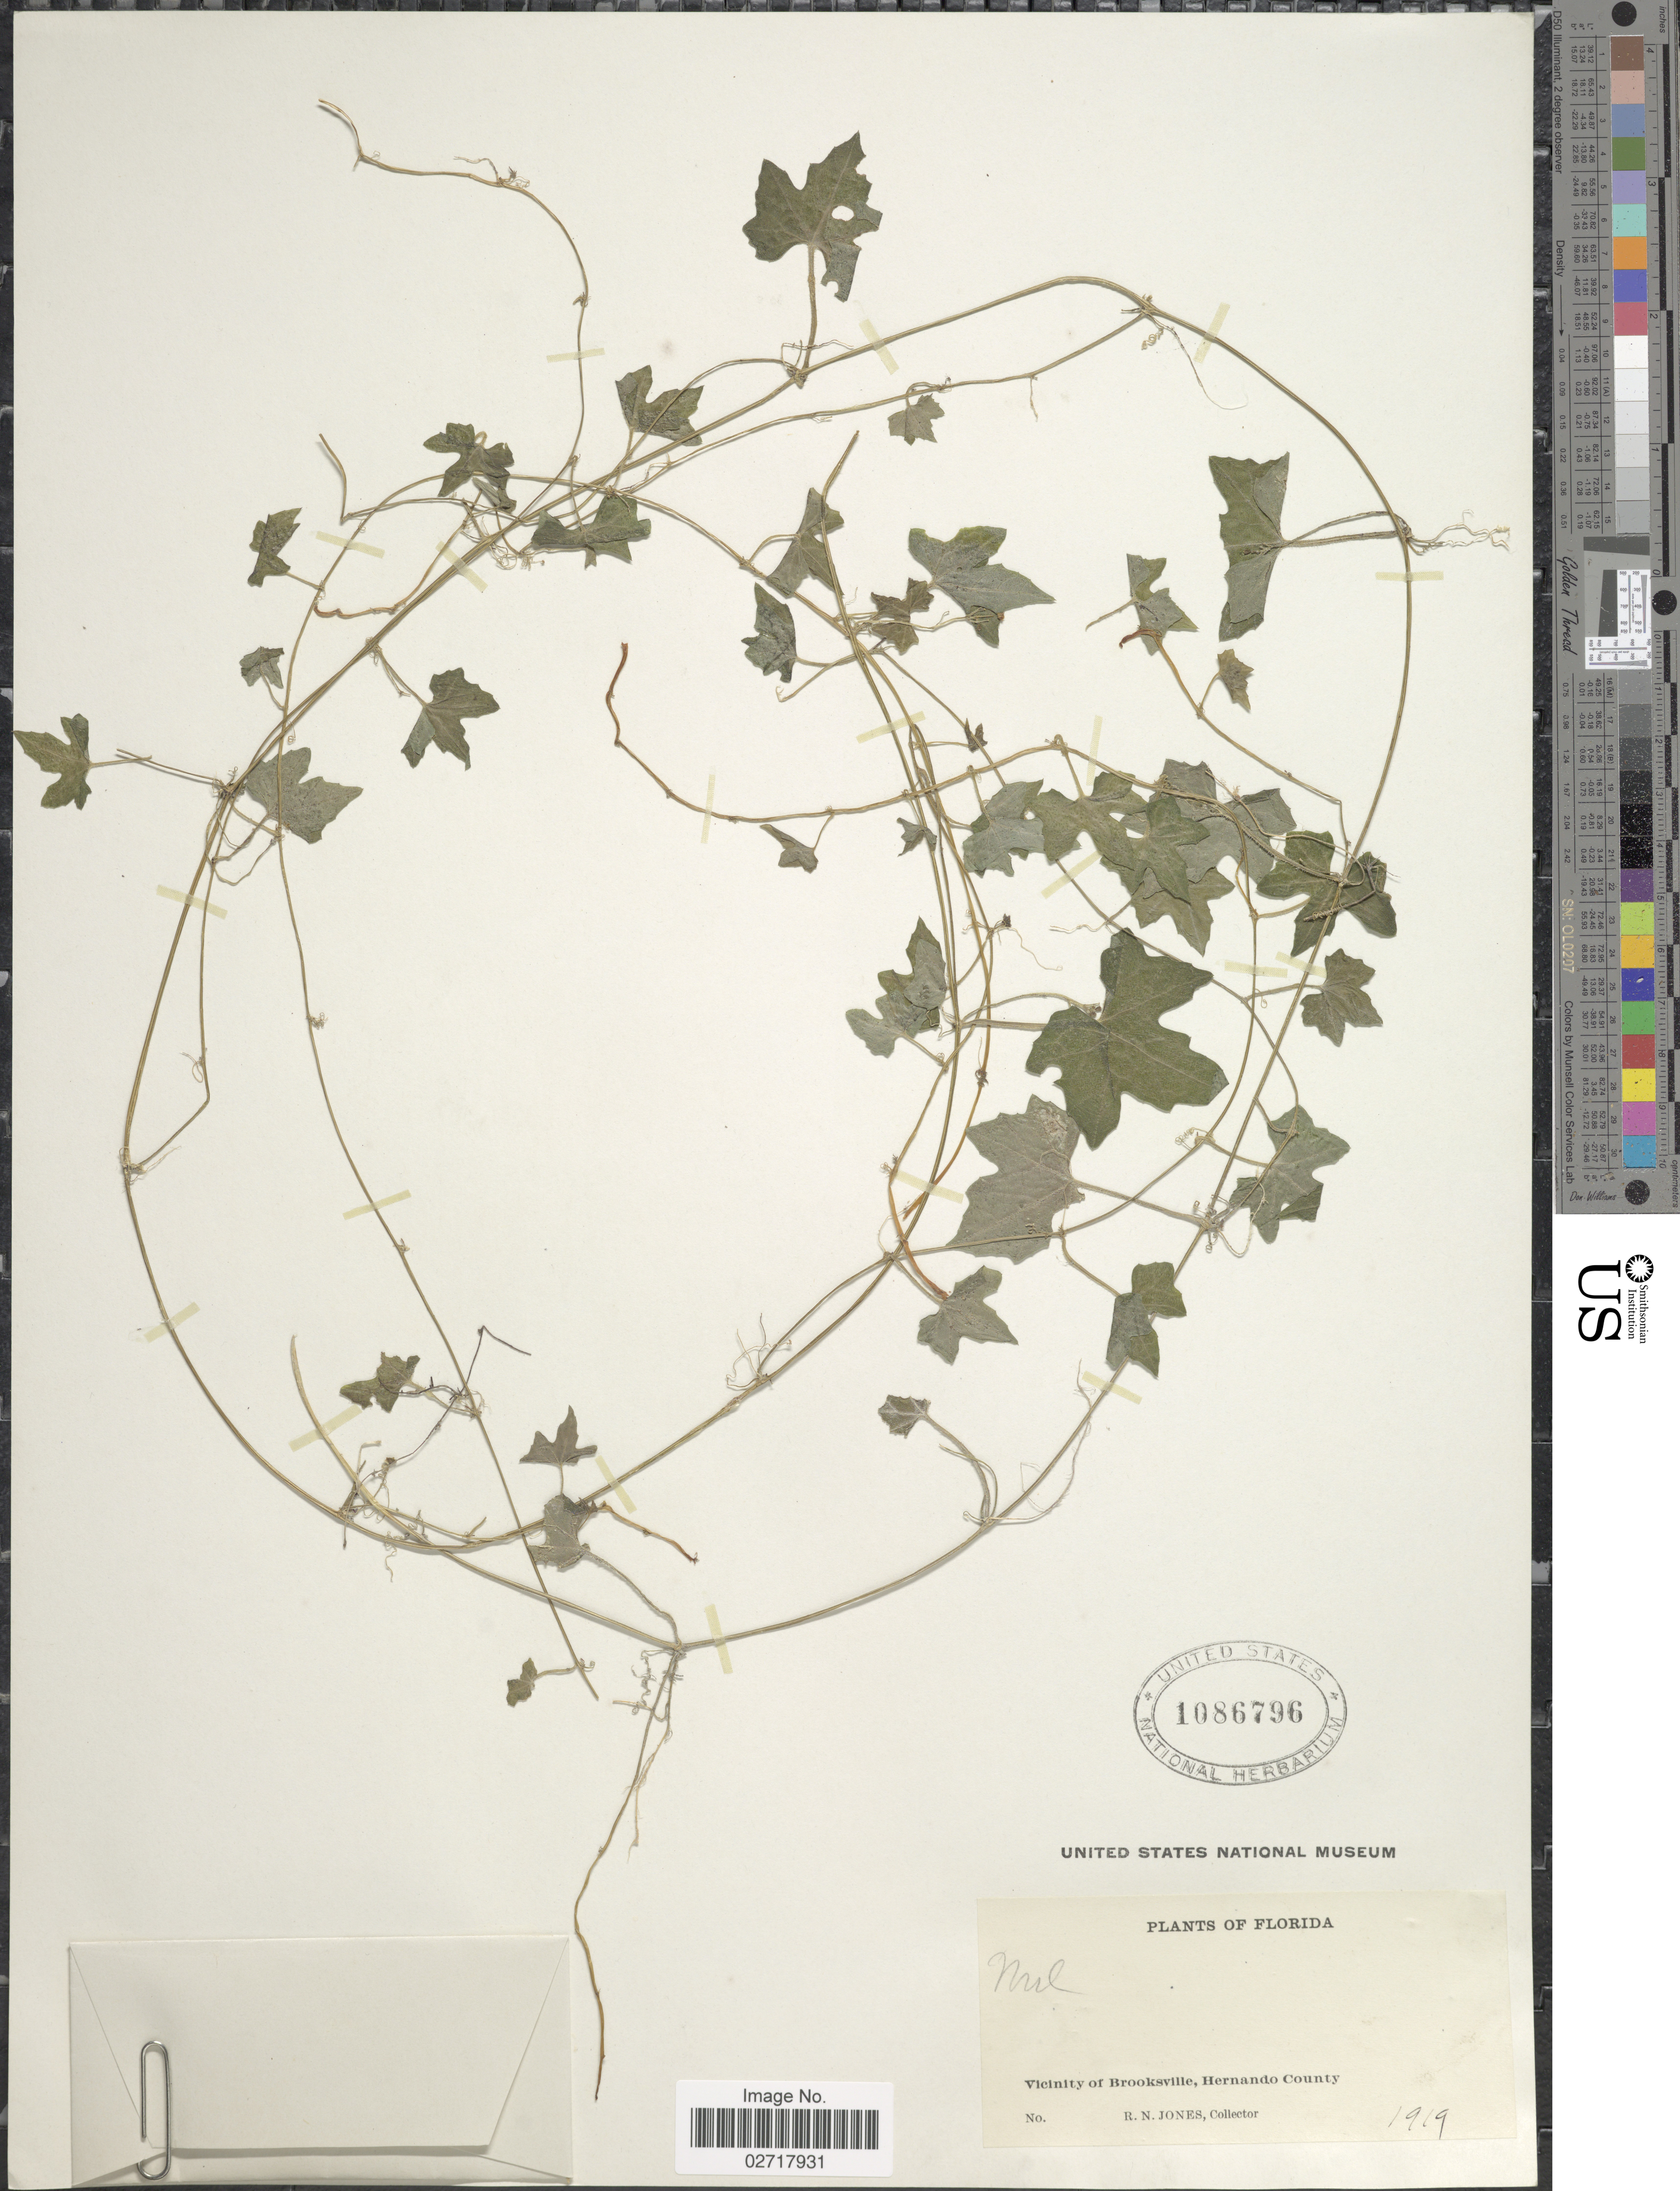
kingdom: Plantae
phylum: Tracheophyta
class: Magnoliopsida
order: Cucurbitales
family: Cucurbitaceae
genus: Melothria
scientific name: Melothria pendula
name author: L.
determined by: Strong, Mark T., (BOT), Smithsonian Institution - National Museum of Natural History (UNITED STATES)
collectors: R. N. Jones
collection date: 1919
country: United States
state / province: Florida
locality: Vicinity of Brooksville, Hernando County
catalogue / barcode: US 1086796